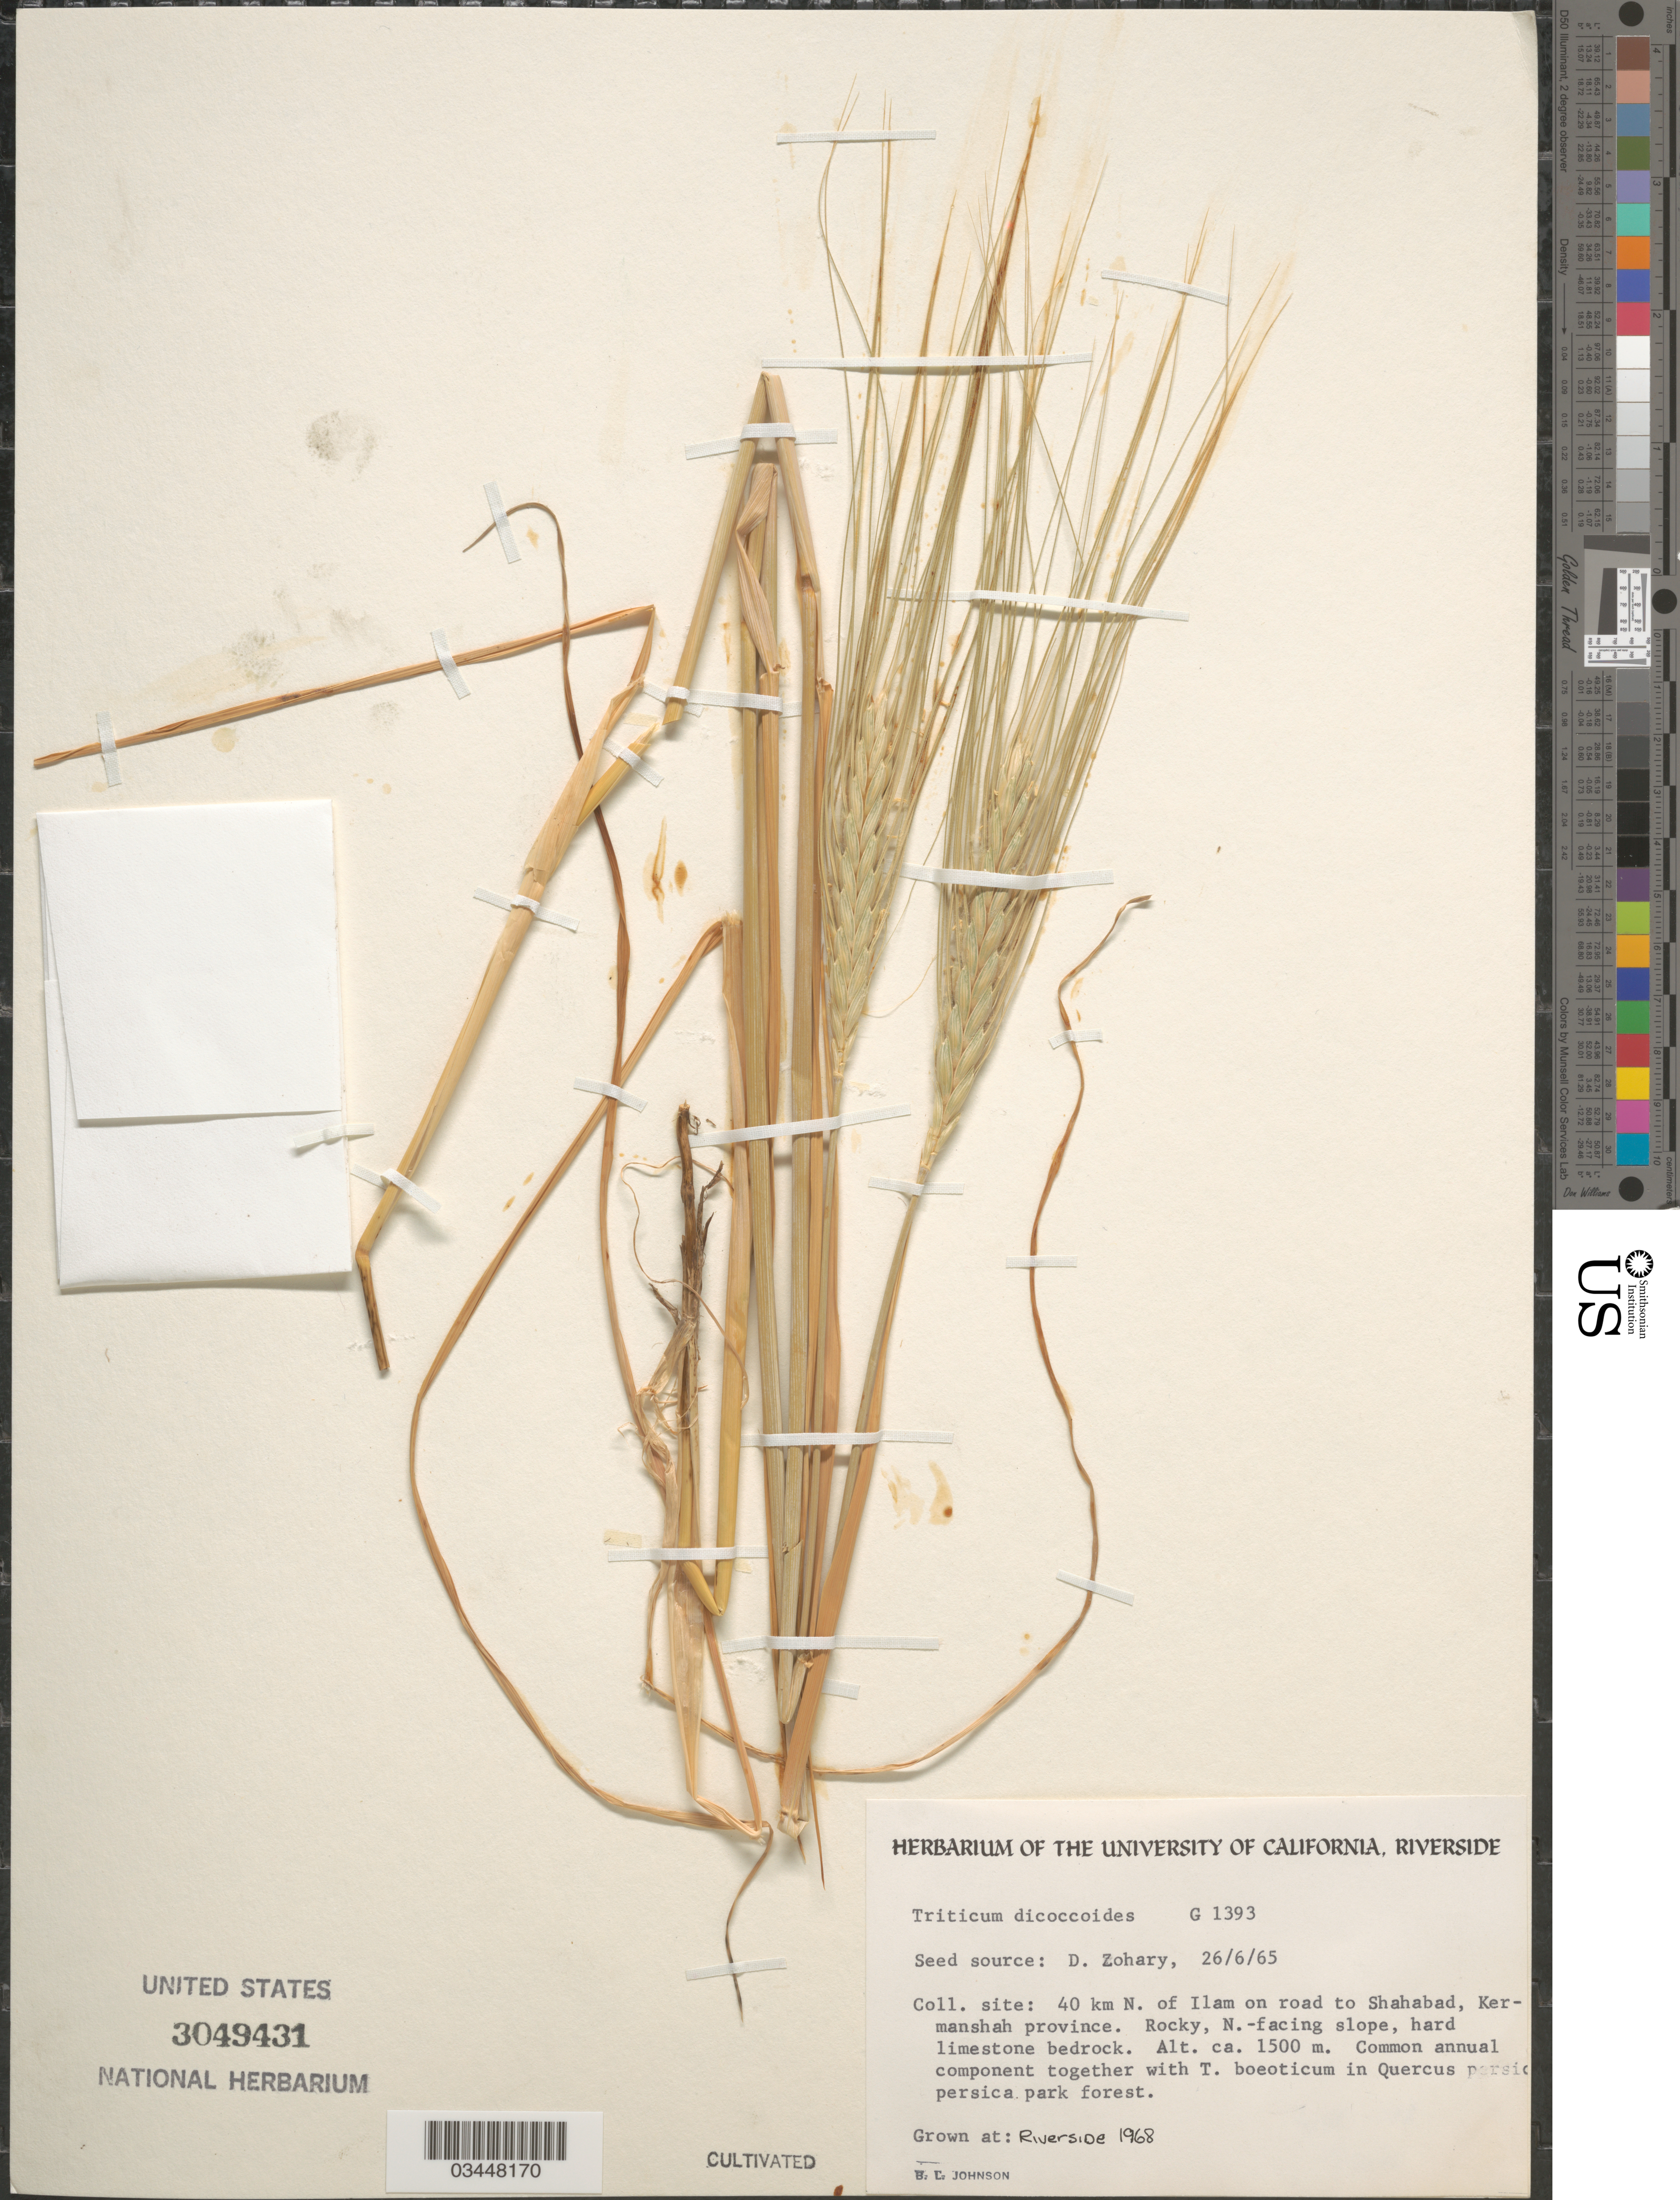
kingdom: Plantae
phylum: Tracheophyta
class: Liliopsida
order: Poales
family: Poaceae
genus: Triticum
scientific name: Triticum dicoccoides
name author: (Körn.) Körn. ex Schweinf.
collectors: B. Johnson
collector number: G1393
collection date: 1968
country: United States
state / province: California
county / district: Riverside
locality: Riverside.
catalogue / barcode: US 3049431